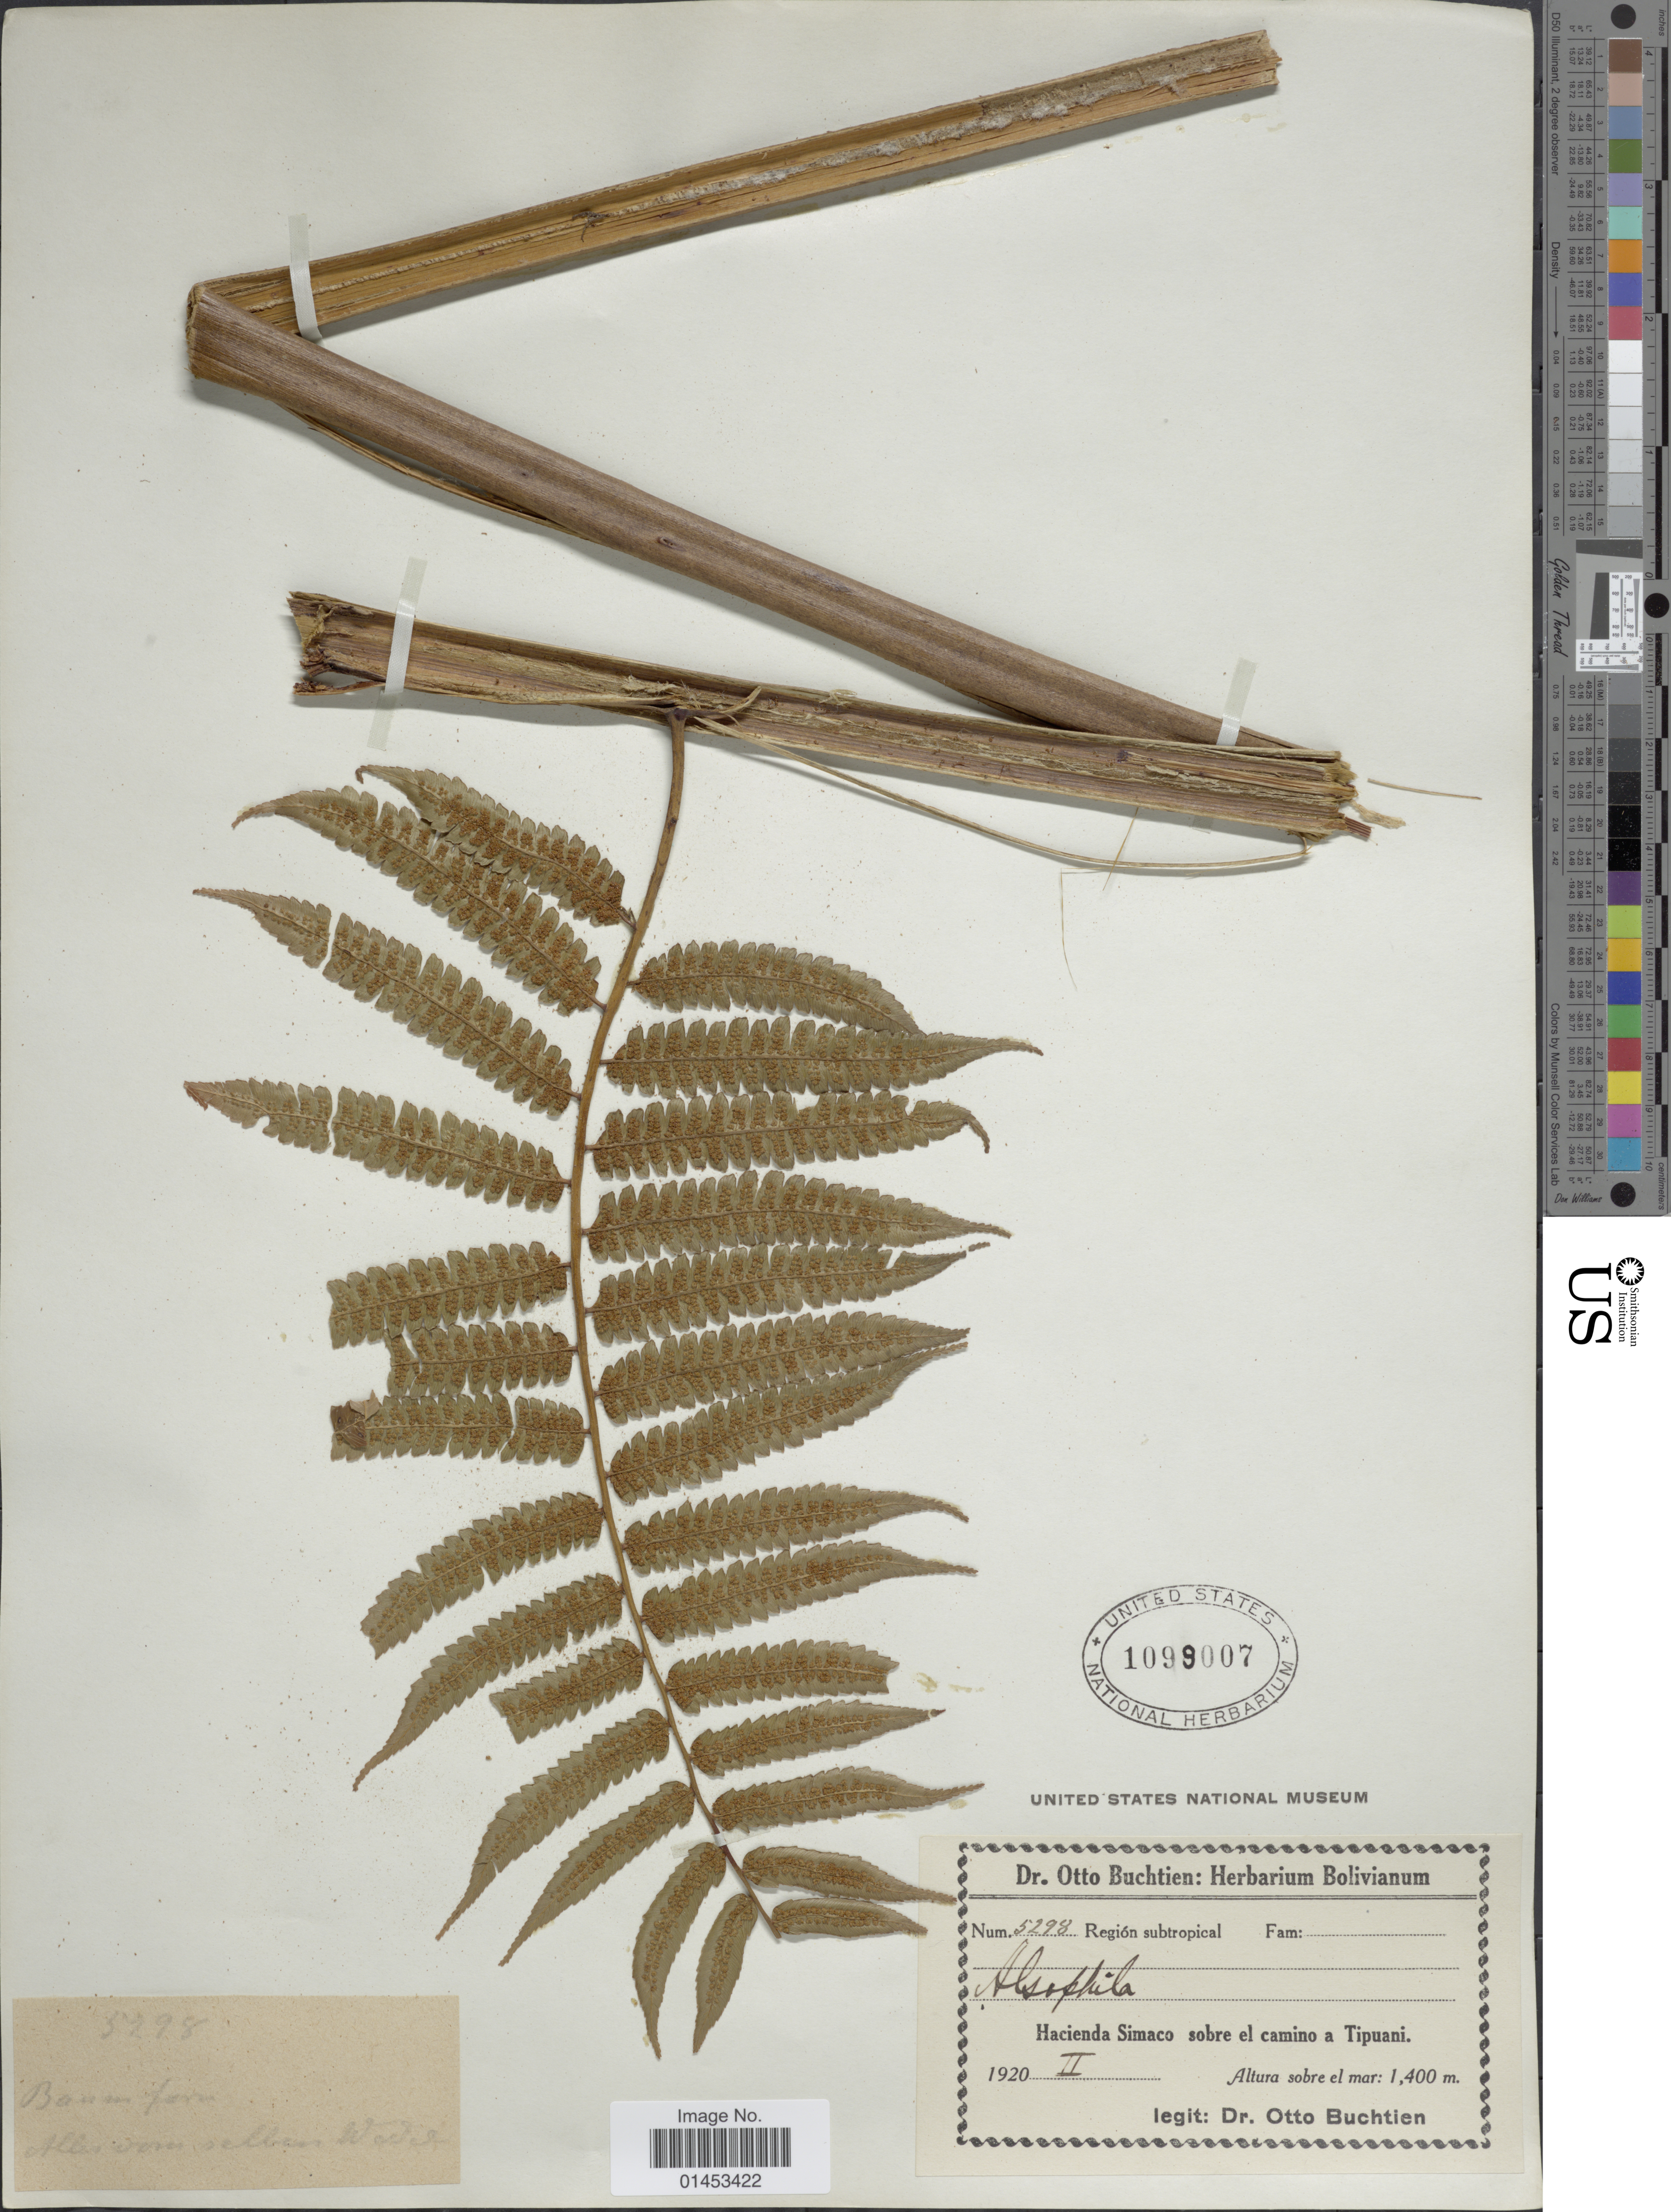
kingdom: Plantae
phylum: Tracheophyta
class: Polypodiopsida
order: Cyatheales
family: Cyatheaceae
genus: Cyathea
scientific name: Cyathea sp.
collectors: O. Buchtien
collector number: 5298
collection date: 1920-02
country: Bolivia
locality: Region subtropical, Hacienda Simaco sobre el camino a Tipuani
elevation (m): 1400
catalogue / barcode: US 1099007